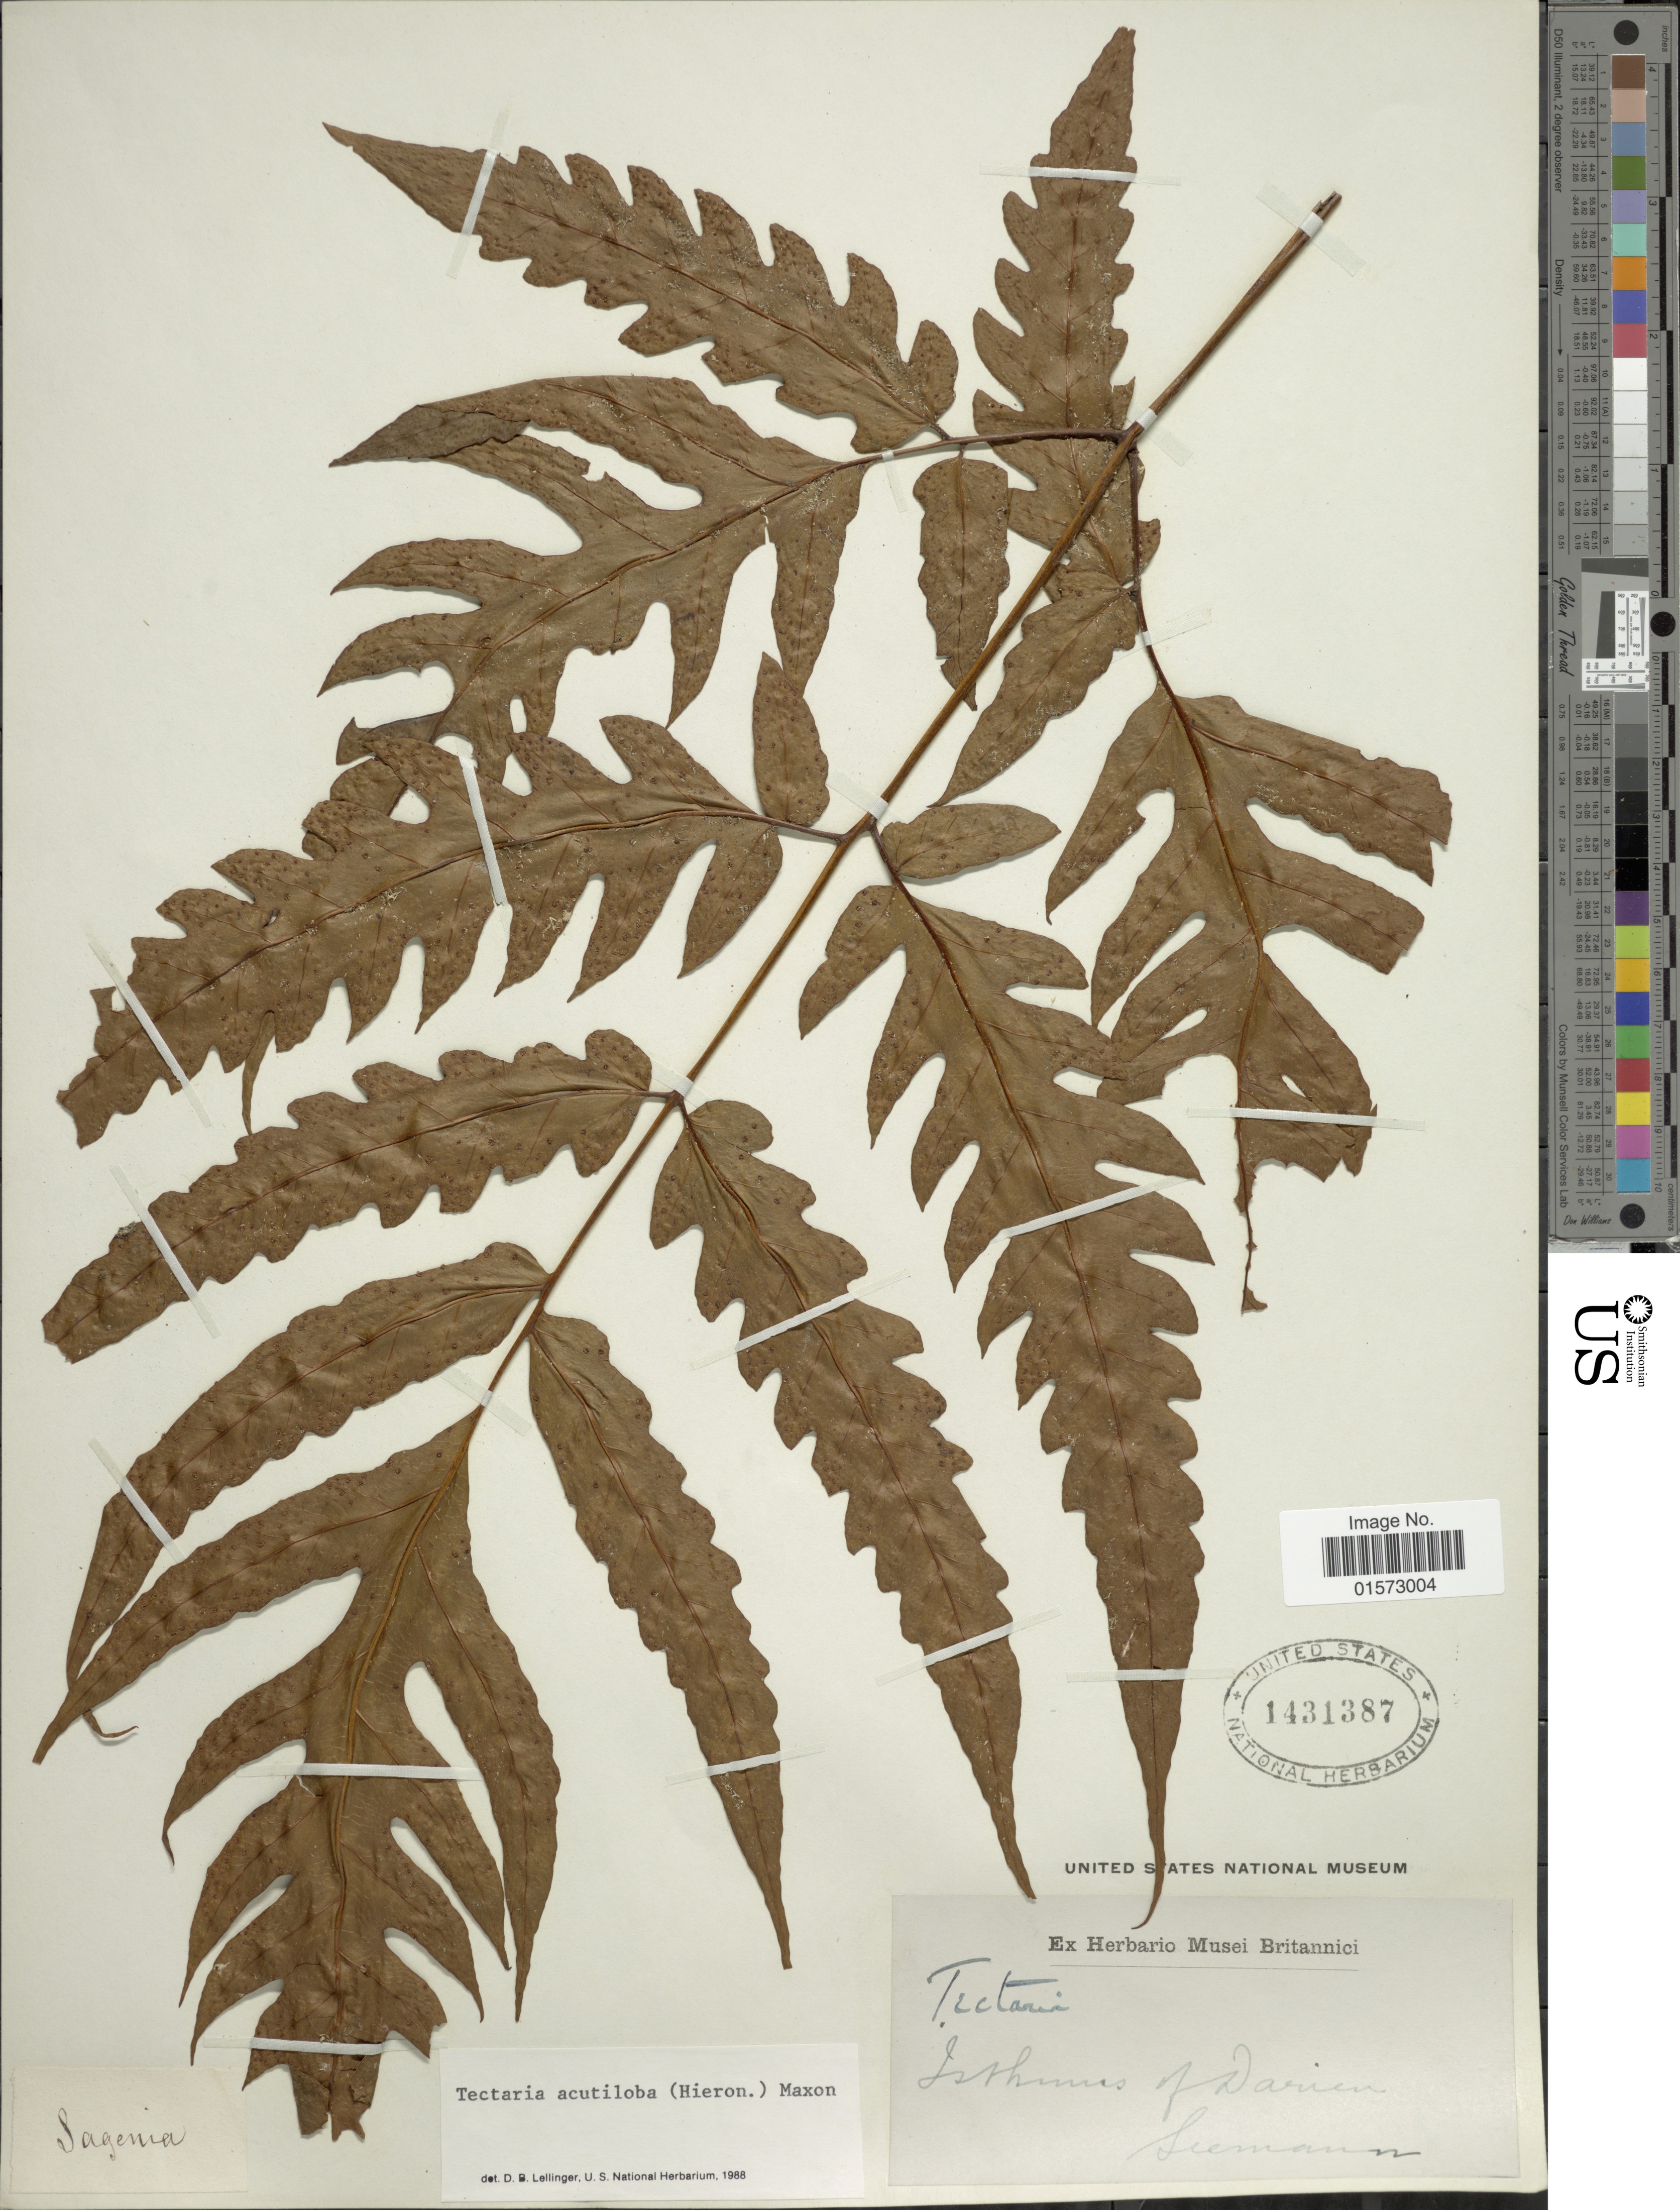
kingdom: Plantae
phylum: Tracheophyta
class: Polypodiopsida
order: Polypodiales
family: Tectariaceae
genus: Tectaria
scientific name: Tectaria acutiloba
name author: (Hieron.) Maxon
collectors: -. Seemann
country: Panama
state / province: Darién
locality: Isthmus of Darien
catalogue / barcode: US 1431387